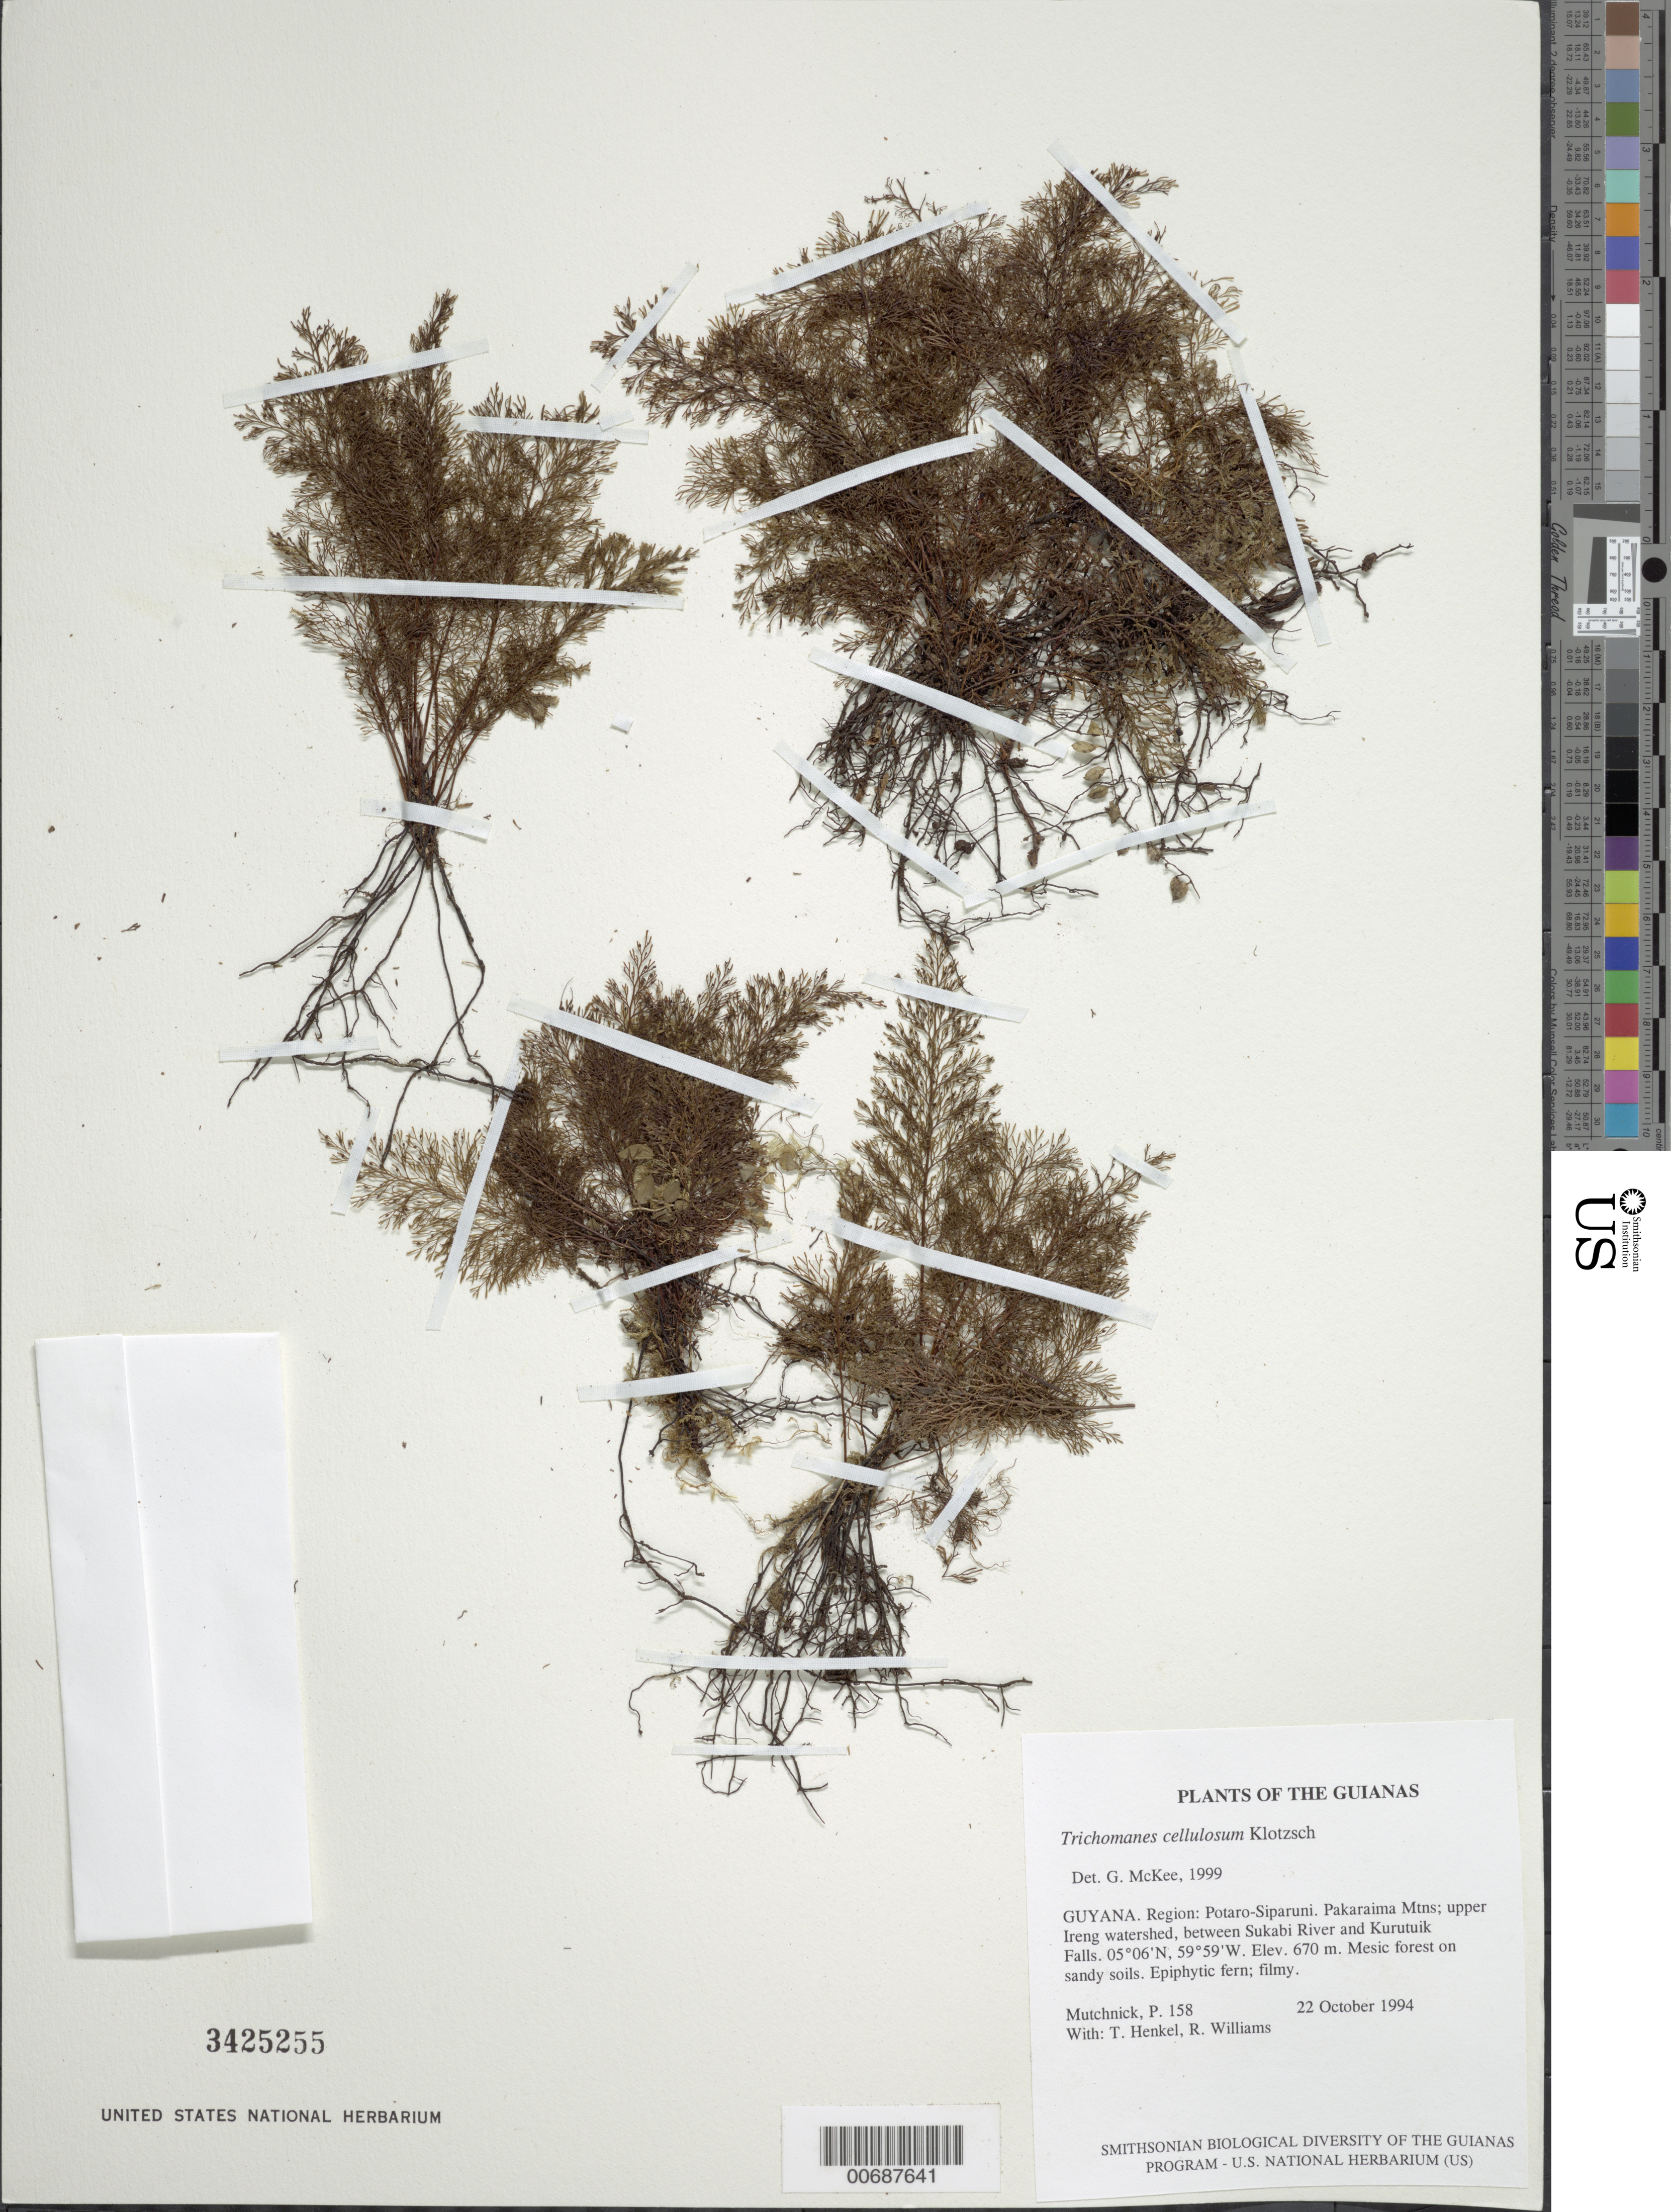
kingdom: Plantae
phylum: Tracheophyta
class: Polypodiopsida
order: Hymenophyllales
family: Hymenophyllaceae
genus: Abrodictyum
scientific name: Abrodictyum cellulosum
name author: (Klotzsch) Ebihara & Dubuisson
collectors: P. Mutchnick, T. Henkel & R. Williams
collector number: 158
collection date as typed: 22 October 1994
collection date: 1994-10-22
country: Guyana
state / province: Potaro-Siparuni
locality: Pakaraima Mtns; upper Ireng watershed, between Sukabi River and Kurutuik Falls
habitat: Mesic forest on sandy soils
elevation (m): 670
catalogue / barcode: US 3425255